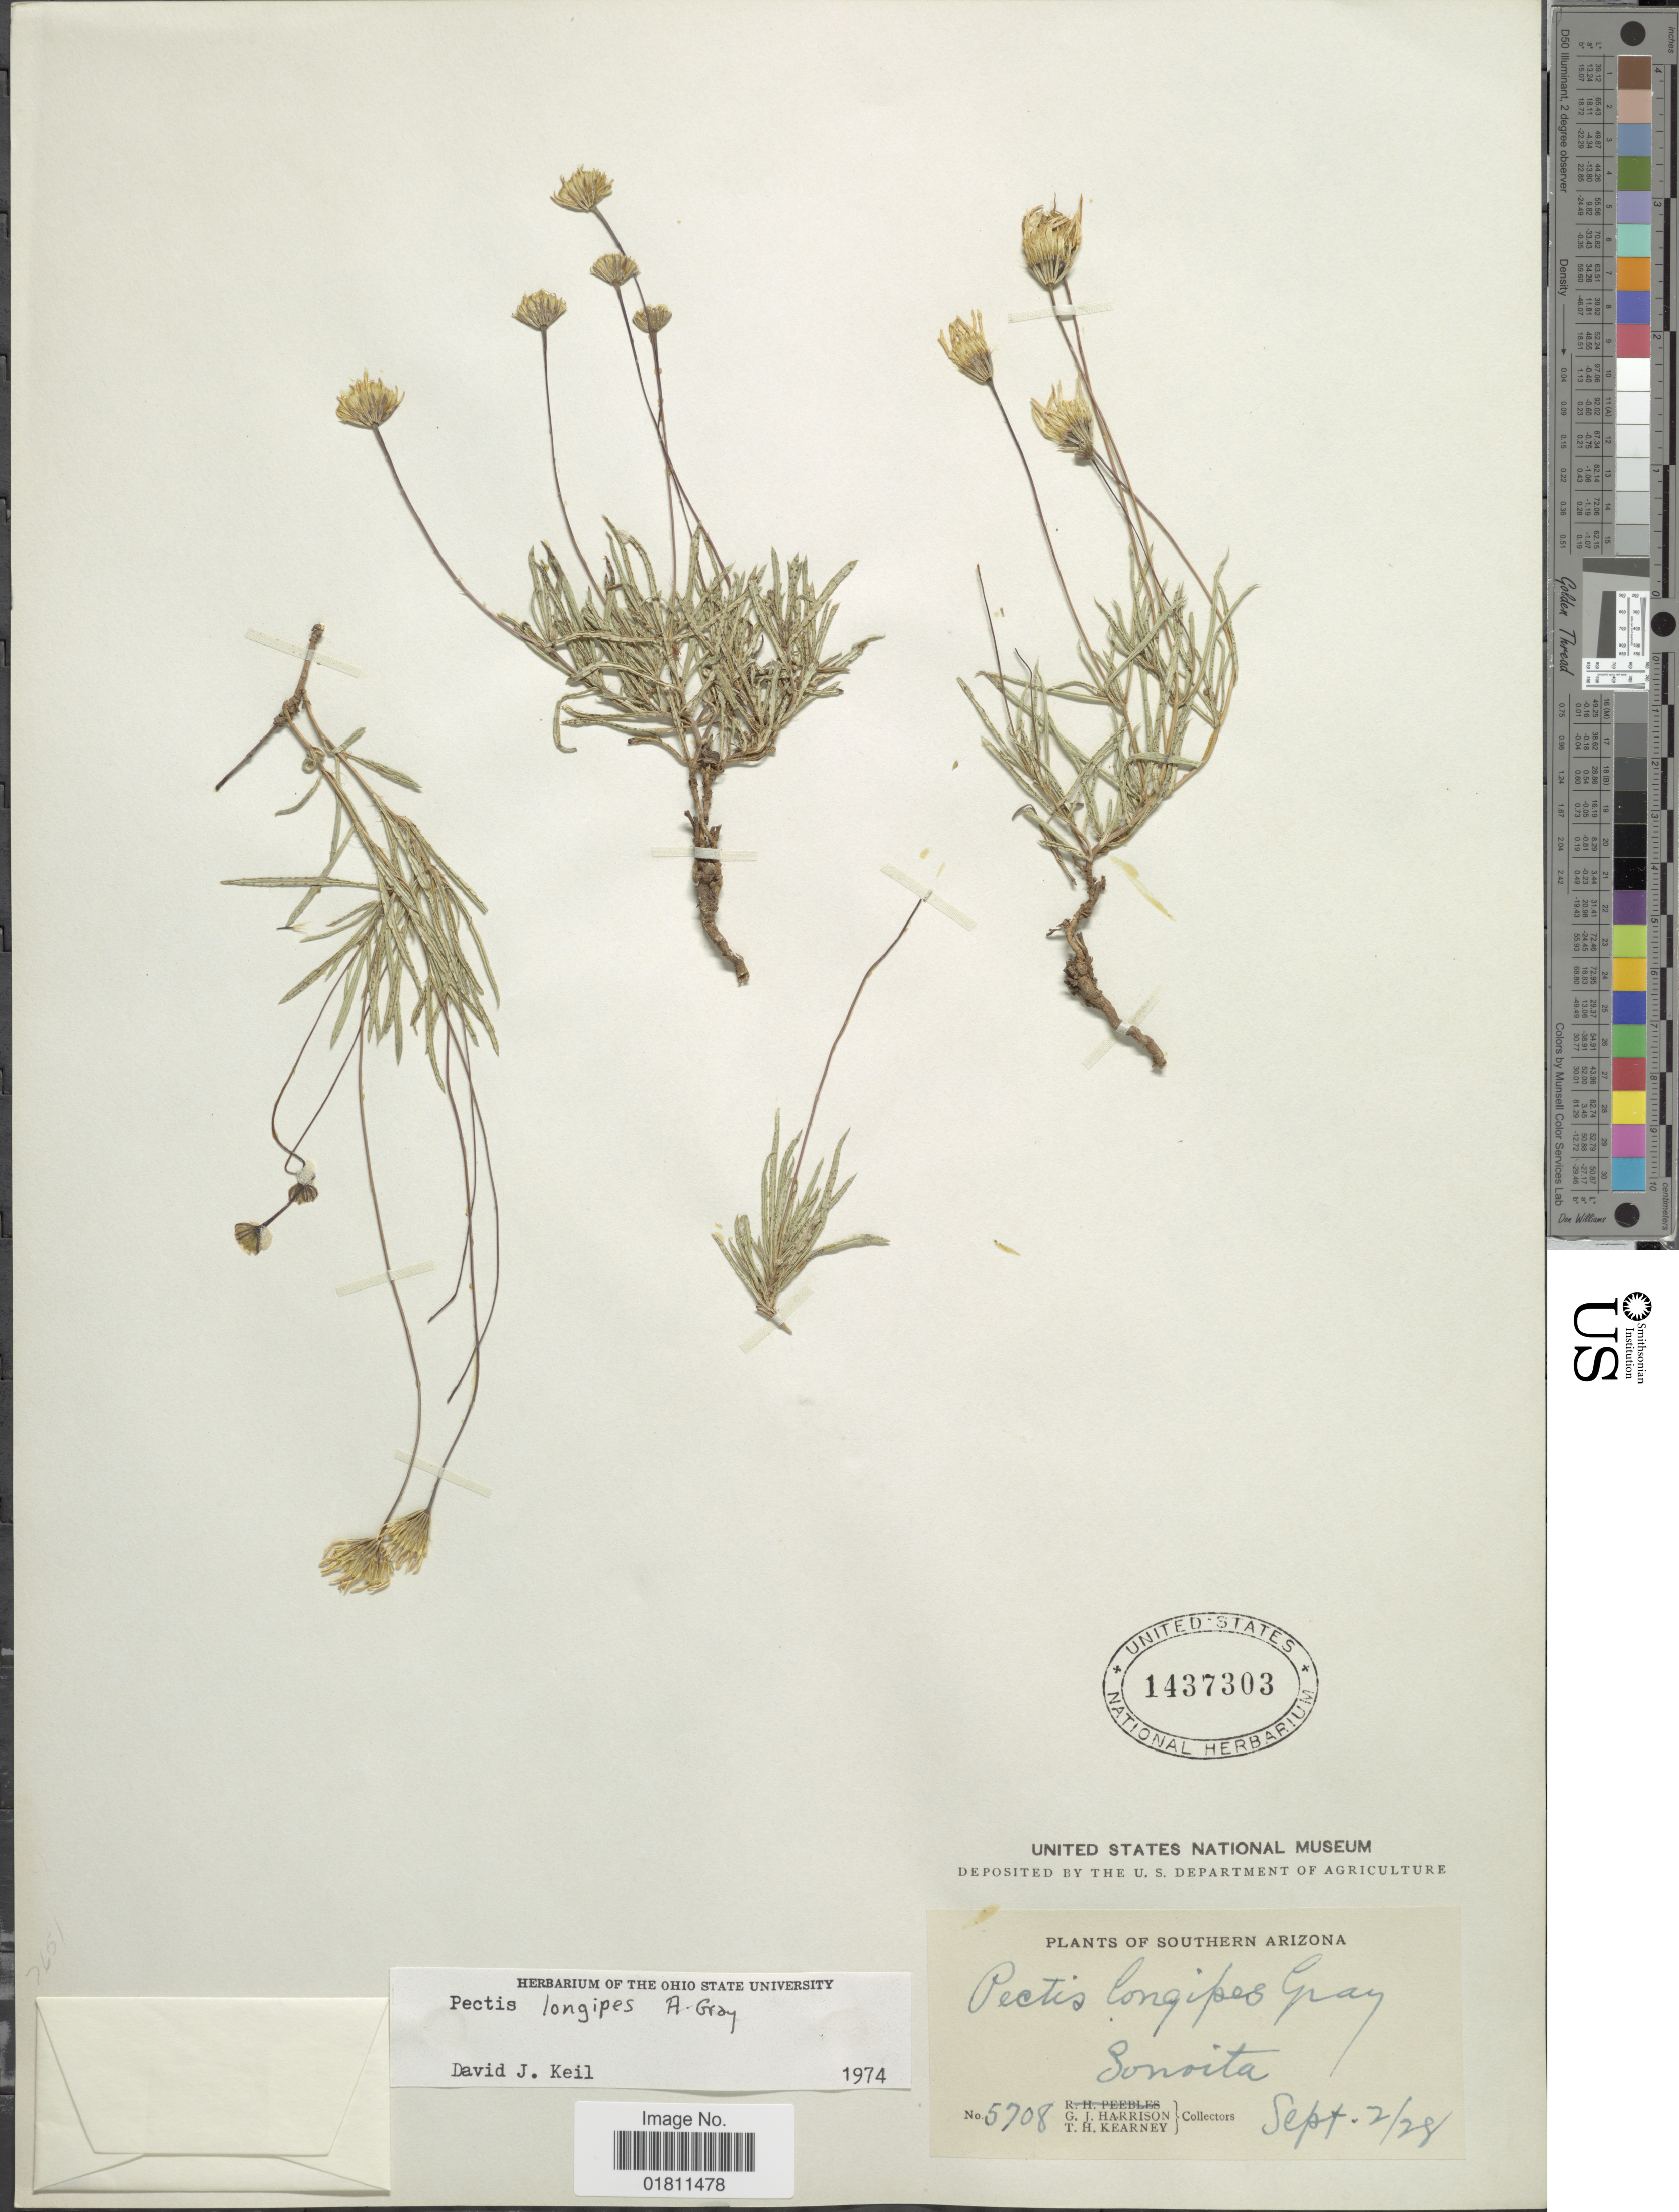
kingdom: Plantae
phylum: Tracheophyta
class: Magnoliopsida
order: Asterales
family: Asteraceae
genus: Pectis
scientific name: Pectis longipes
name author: A. Gray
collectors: G. J. Harrison & T. H. Kearney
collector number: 5708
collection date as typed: Transcribed d/m/y: 2/9/28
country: United States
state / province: Arizona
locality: Southern Arizona. Sonoita.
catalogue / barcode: US 1437303